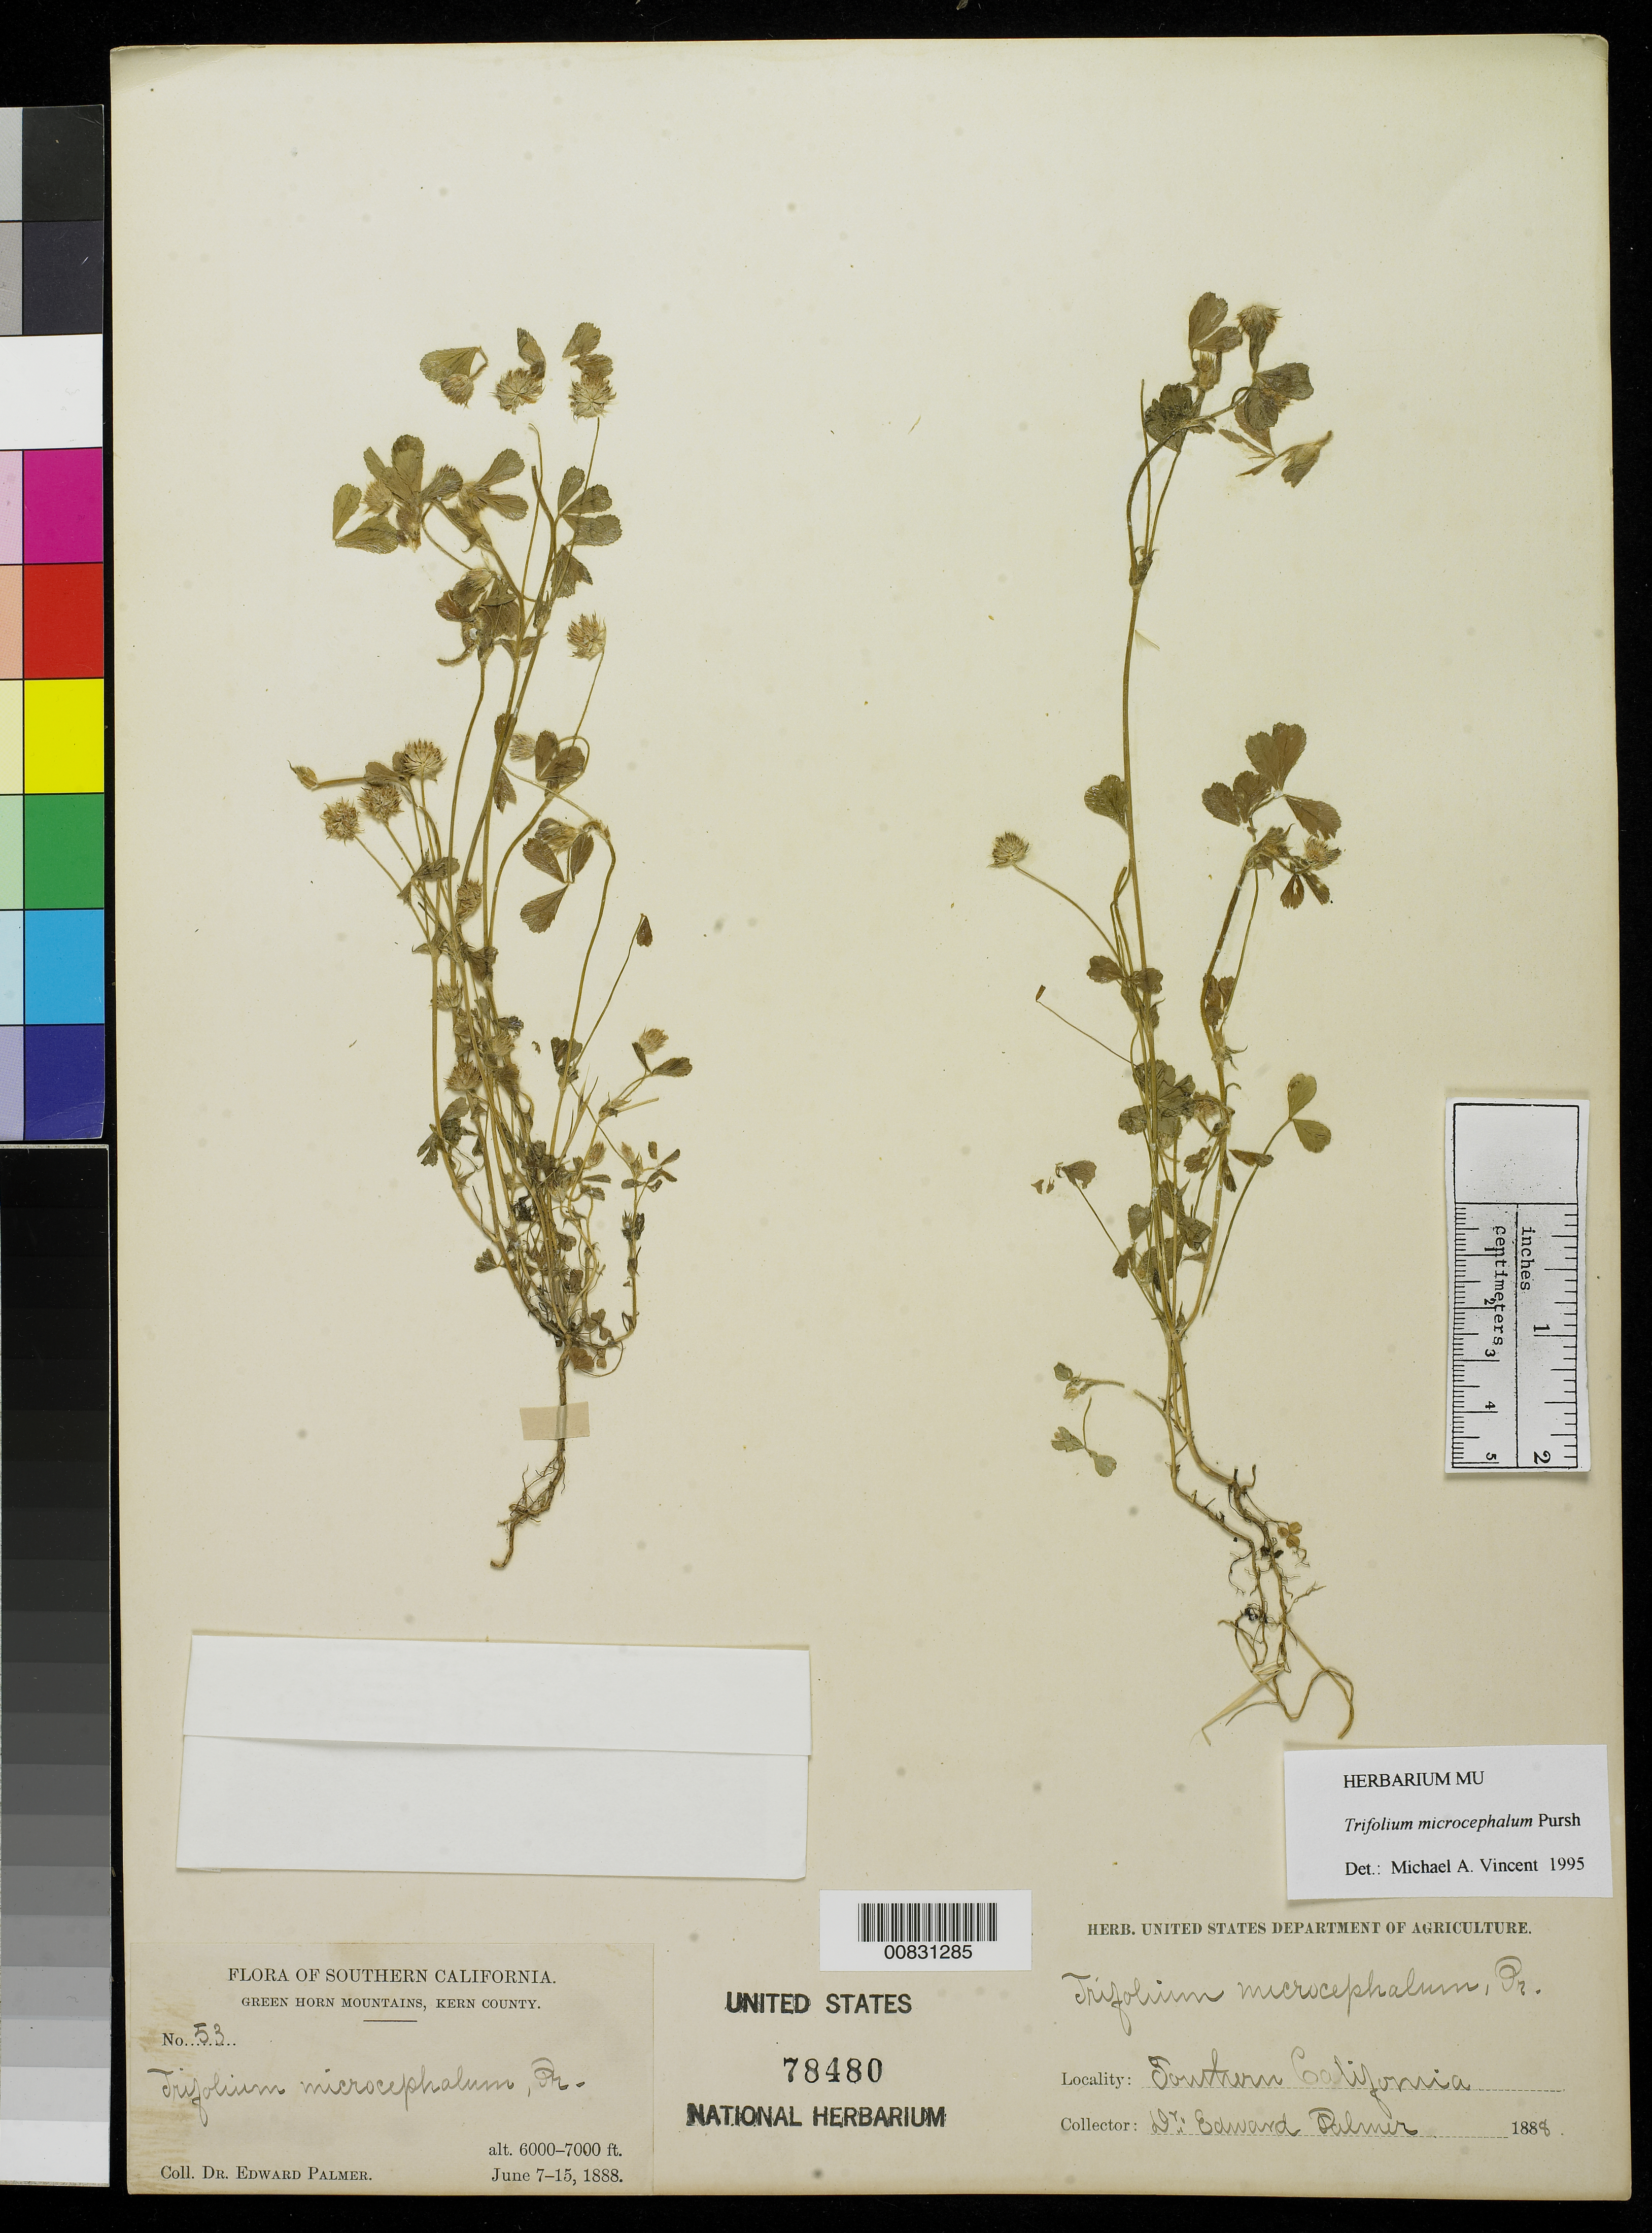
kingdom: Plantae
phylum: Tracheophyta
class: Magnoliopsida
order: Fabales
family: Fabaceae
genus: Trifolium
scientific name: Trifolium microcephalum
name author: Pursh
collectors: E. Palmer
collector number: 53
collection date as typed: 07 Jun 1888 to 15 Jun 1888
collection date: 1888-06-07/1888-06-15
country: United States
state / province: California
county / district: Kern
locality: Green Horn Mountains, Kern County, California.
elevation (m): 1829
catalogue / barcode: US 78480